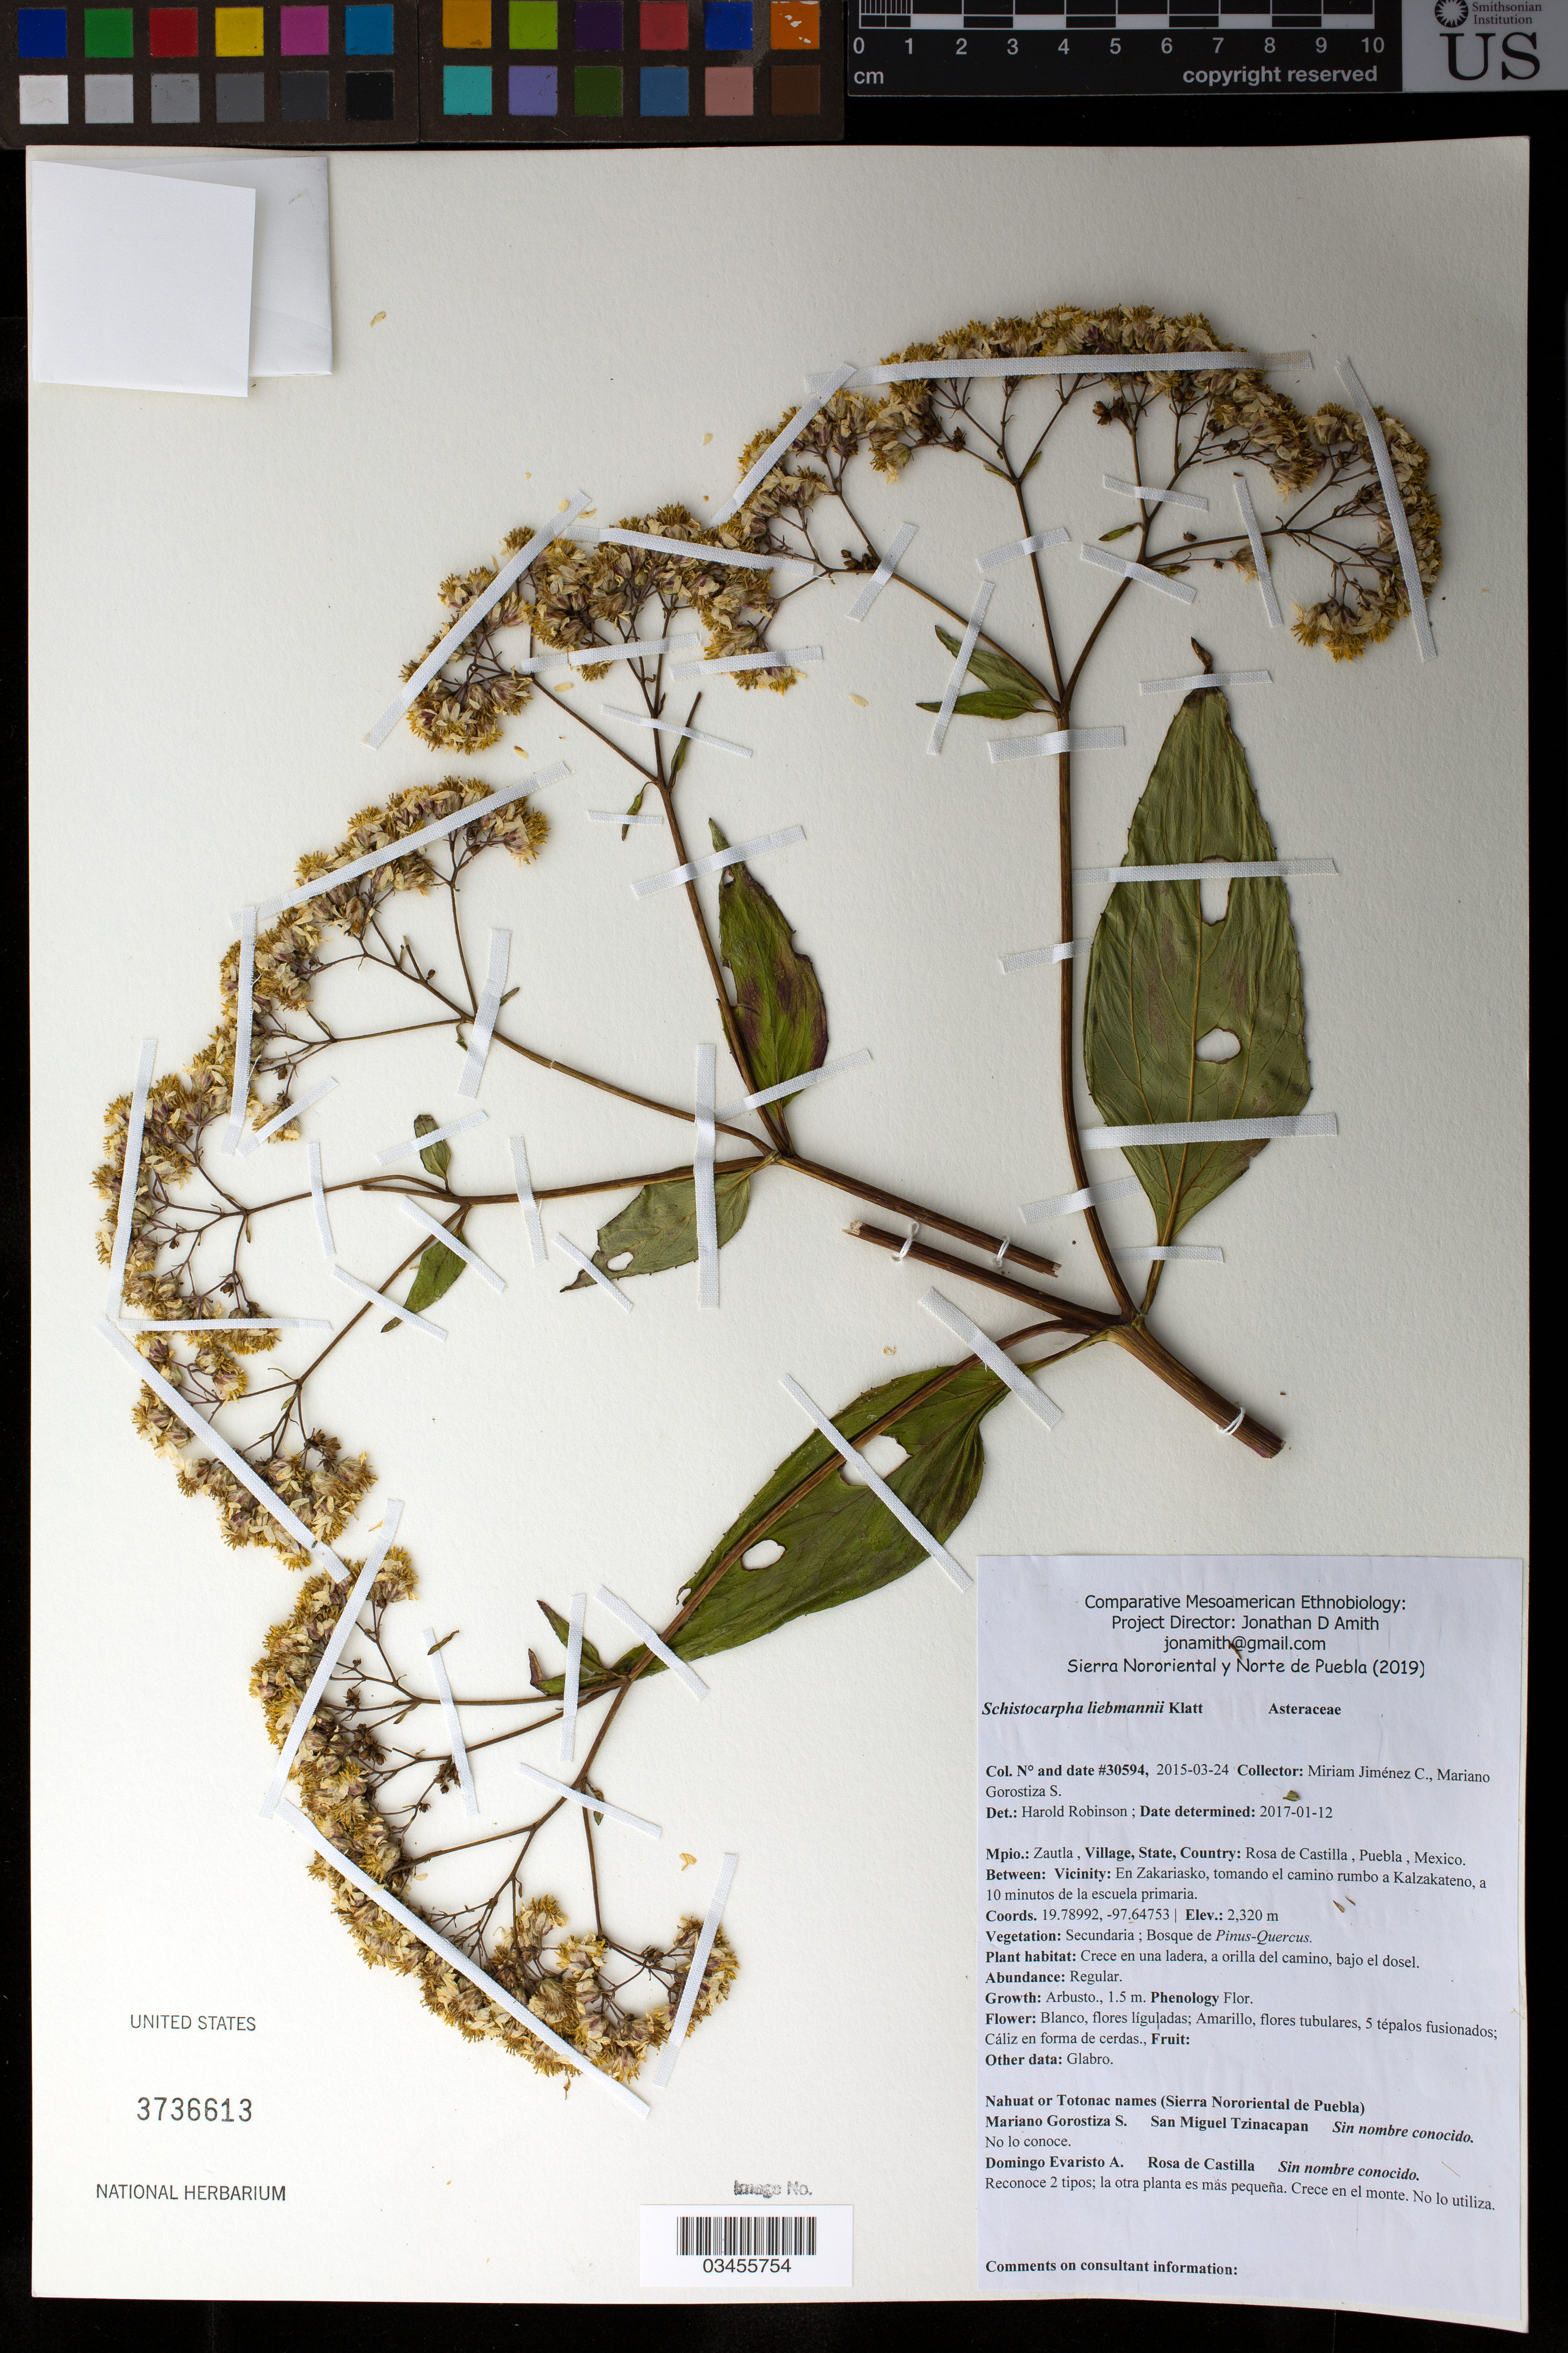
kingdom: Plantae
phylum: Tracheophyta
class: Magnoliopsida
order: Asterales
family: Asteraceae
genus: Schistocarpha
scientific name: Schistocarpha liebmannii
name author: Klatt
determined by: Robinson, Harold E., (US)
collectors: M. Jiménez Chimil & M. Gorostiza S.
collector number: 30594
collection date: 2015-03-24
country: México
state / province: Puebla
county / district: Zautla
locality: PUEBLO: Rosa de Castilla; LOCALIDAD EXACTA: En Zakariasko, tomando el camino rumbo a Kalzakateno, a 10 minutos de la escuela primaria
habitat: Bosque de Pinus-Quercus | En una ladera, a orilla del camino, bajo el dosel.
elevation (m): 2320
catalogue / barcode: US 3736613